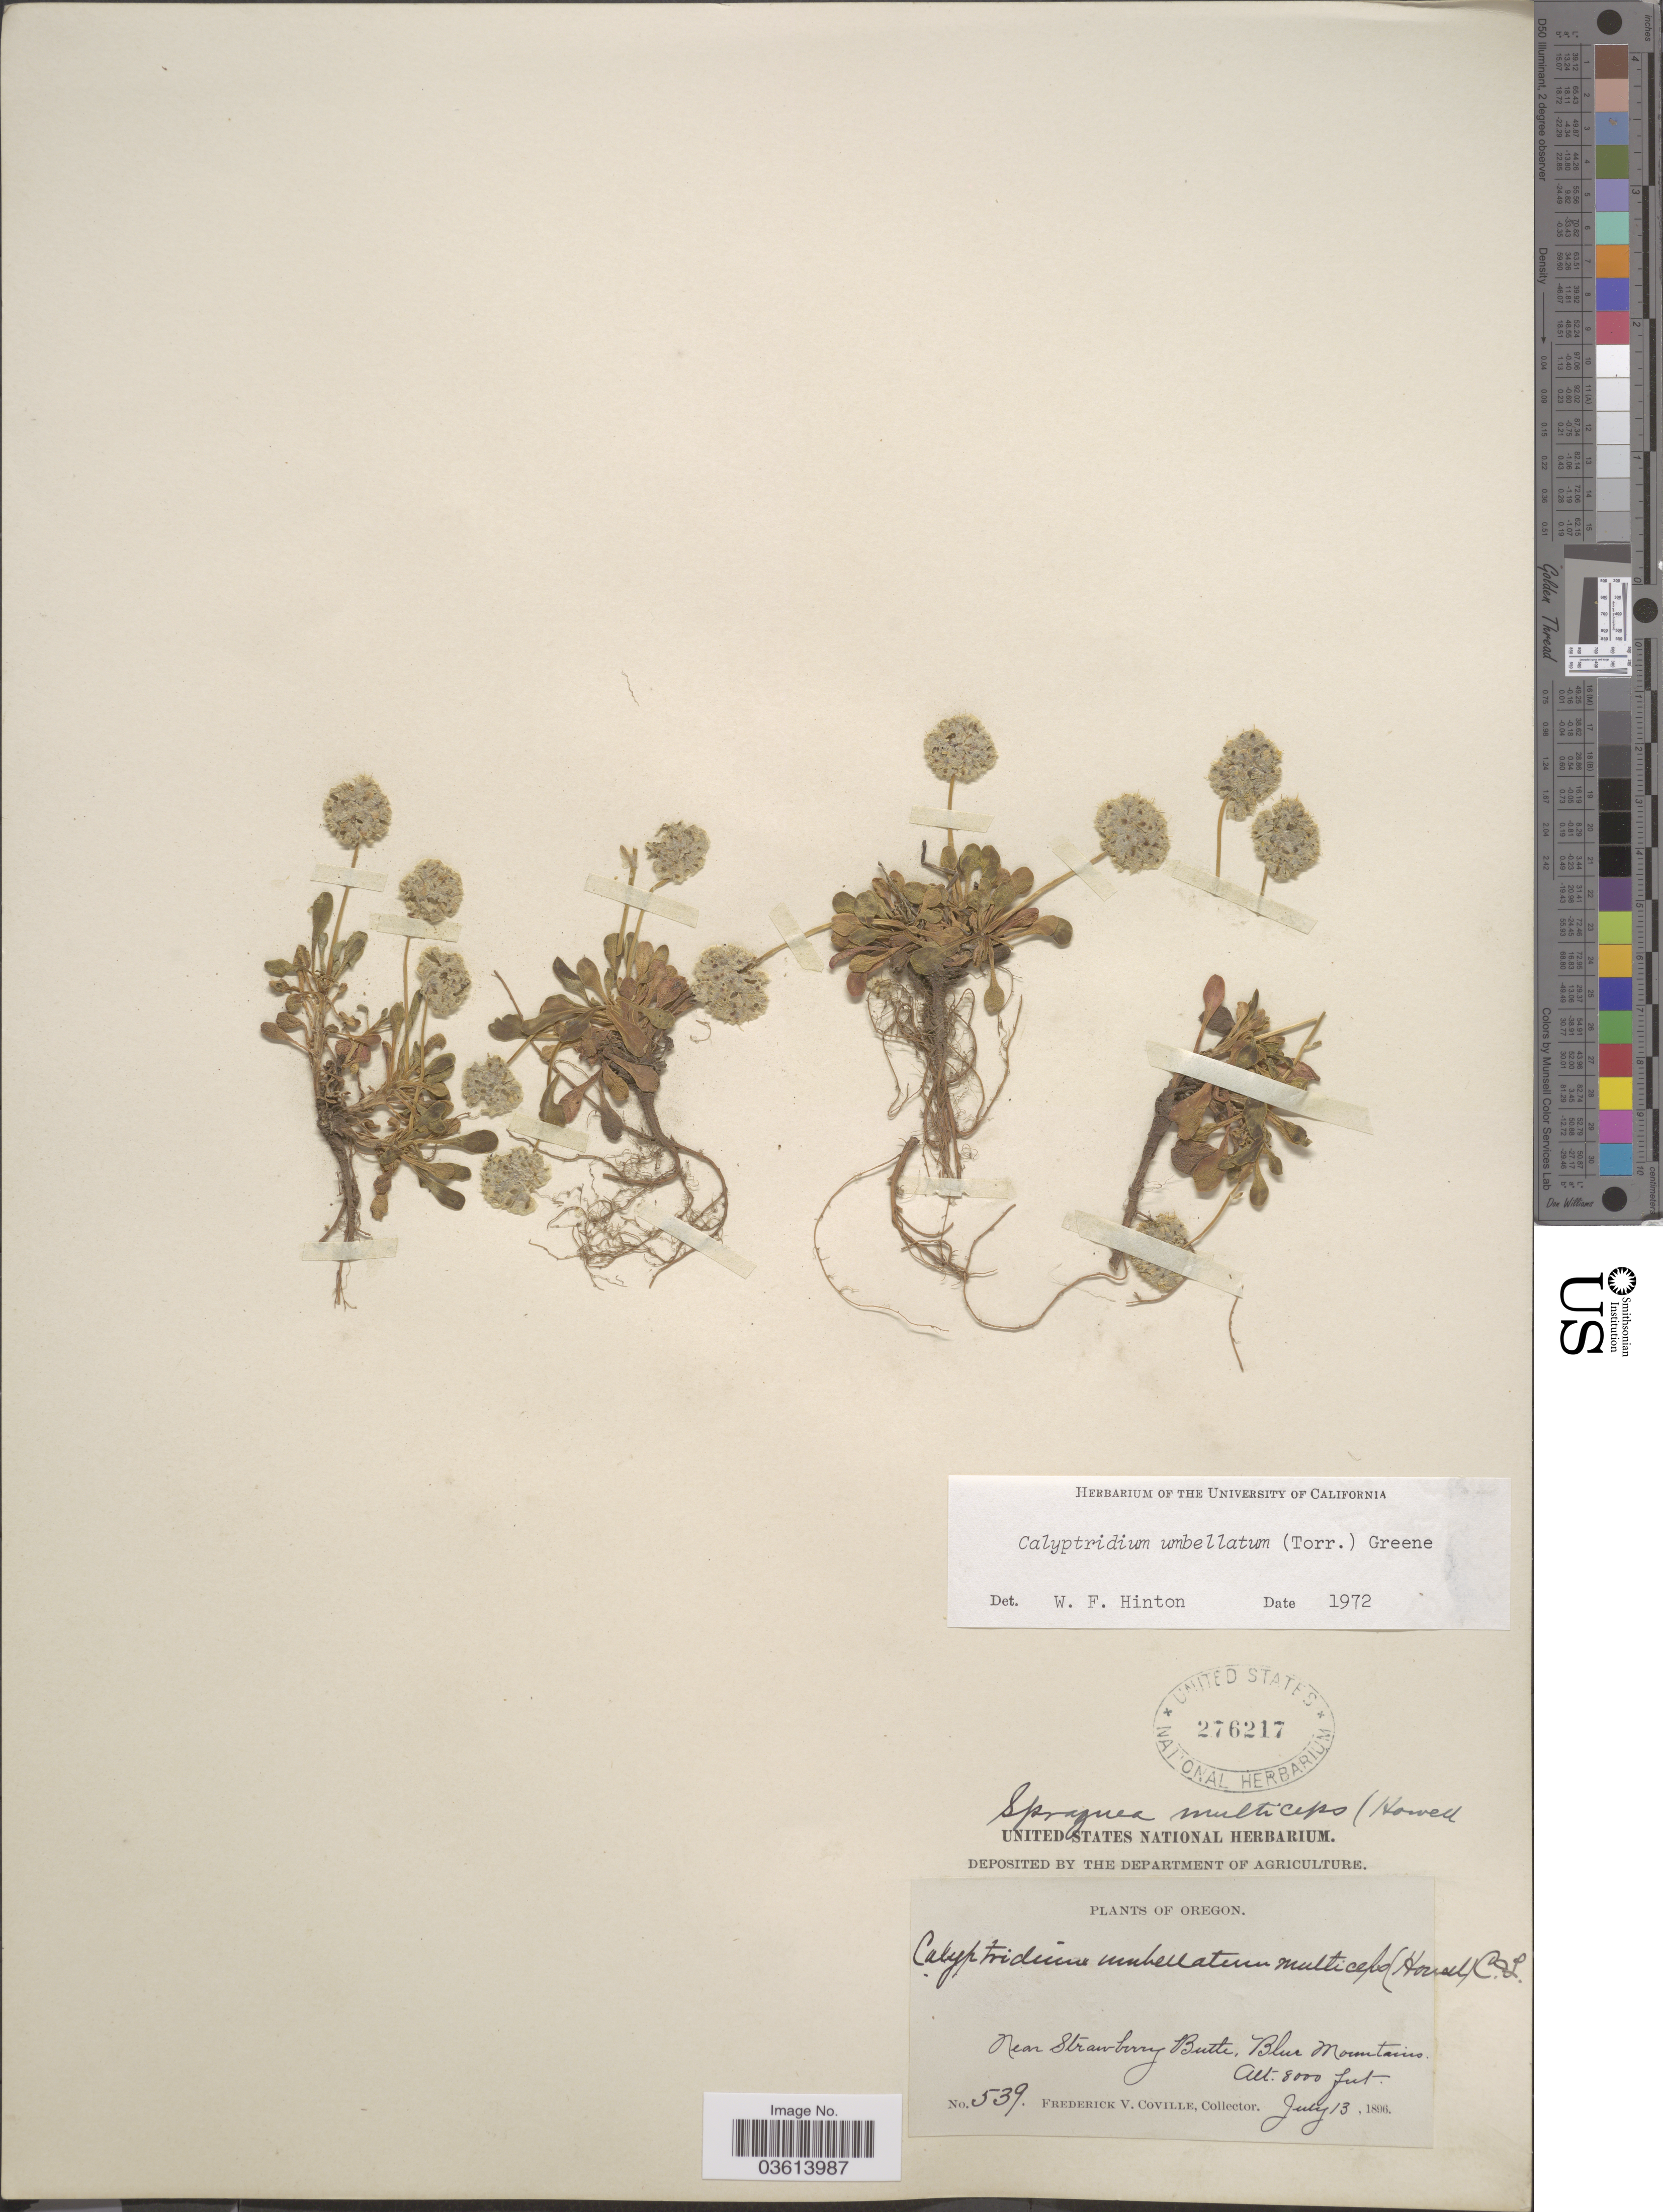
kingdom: Plantae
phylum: Tracheophyta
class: Magnoliopsida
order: Caryophyllales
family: Montiaceae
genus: Calyptridium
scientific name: Calyptridium umbellatum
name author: (Torr.) Greene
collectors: F. V. Coville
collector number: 539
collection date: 1896-07-13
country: United States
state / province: Oregon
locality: Near Strawberry Butte, Blur Mountains.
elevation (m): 2438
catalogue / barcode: US 276217